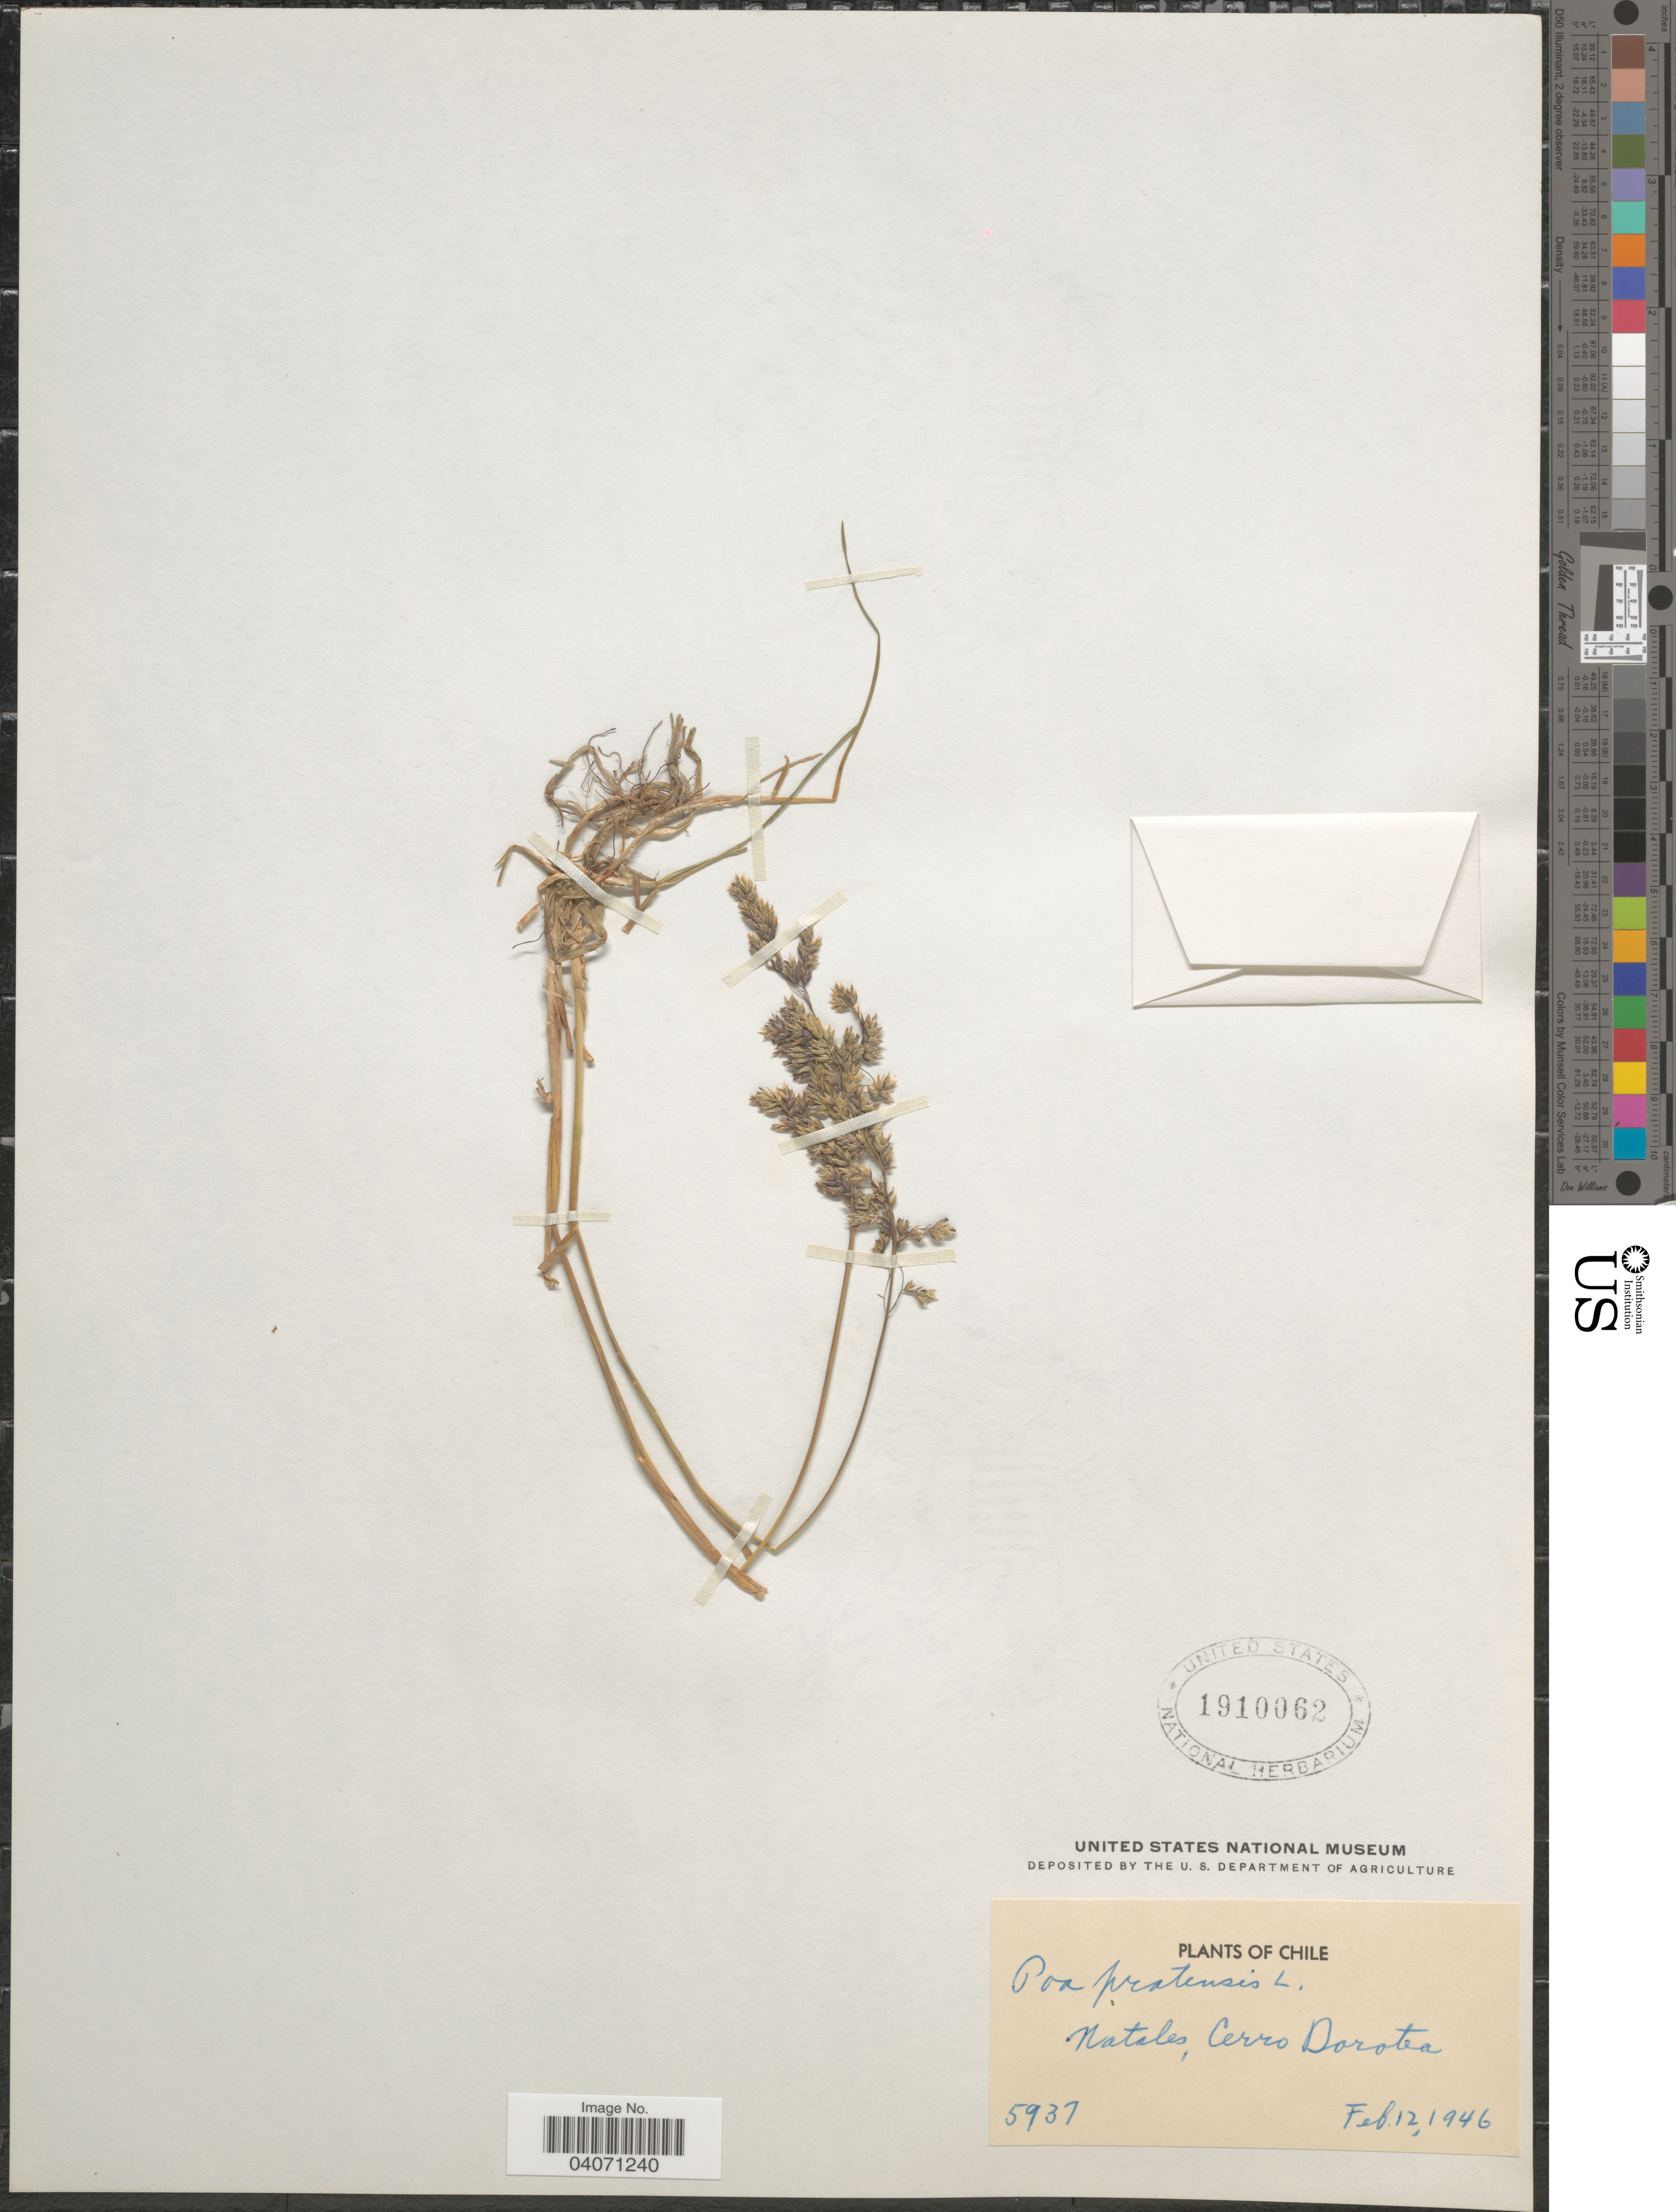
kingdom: Plantae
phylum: Tracheophyta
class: Liliopsida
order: Poales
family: Poaceae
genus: Poa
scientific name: Poa pratensis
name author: L.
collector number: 5937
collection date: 1946-02-12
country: Chile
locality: Natales, Cerro Dorotea.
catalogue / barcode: US 1910062